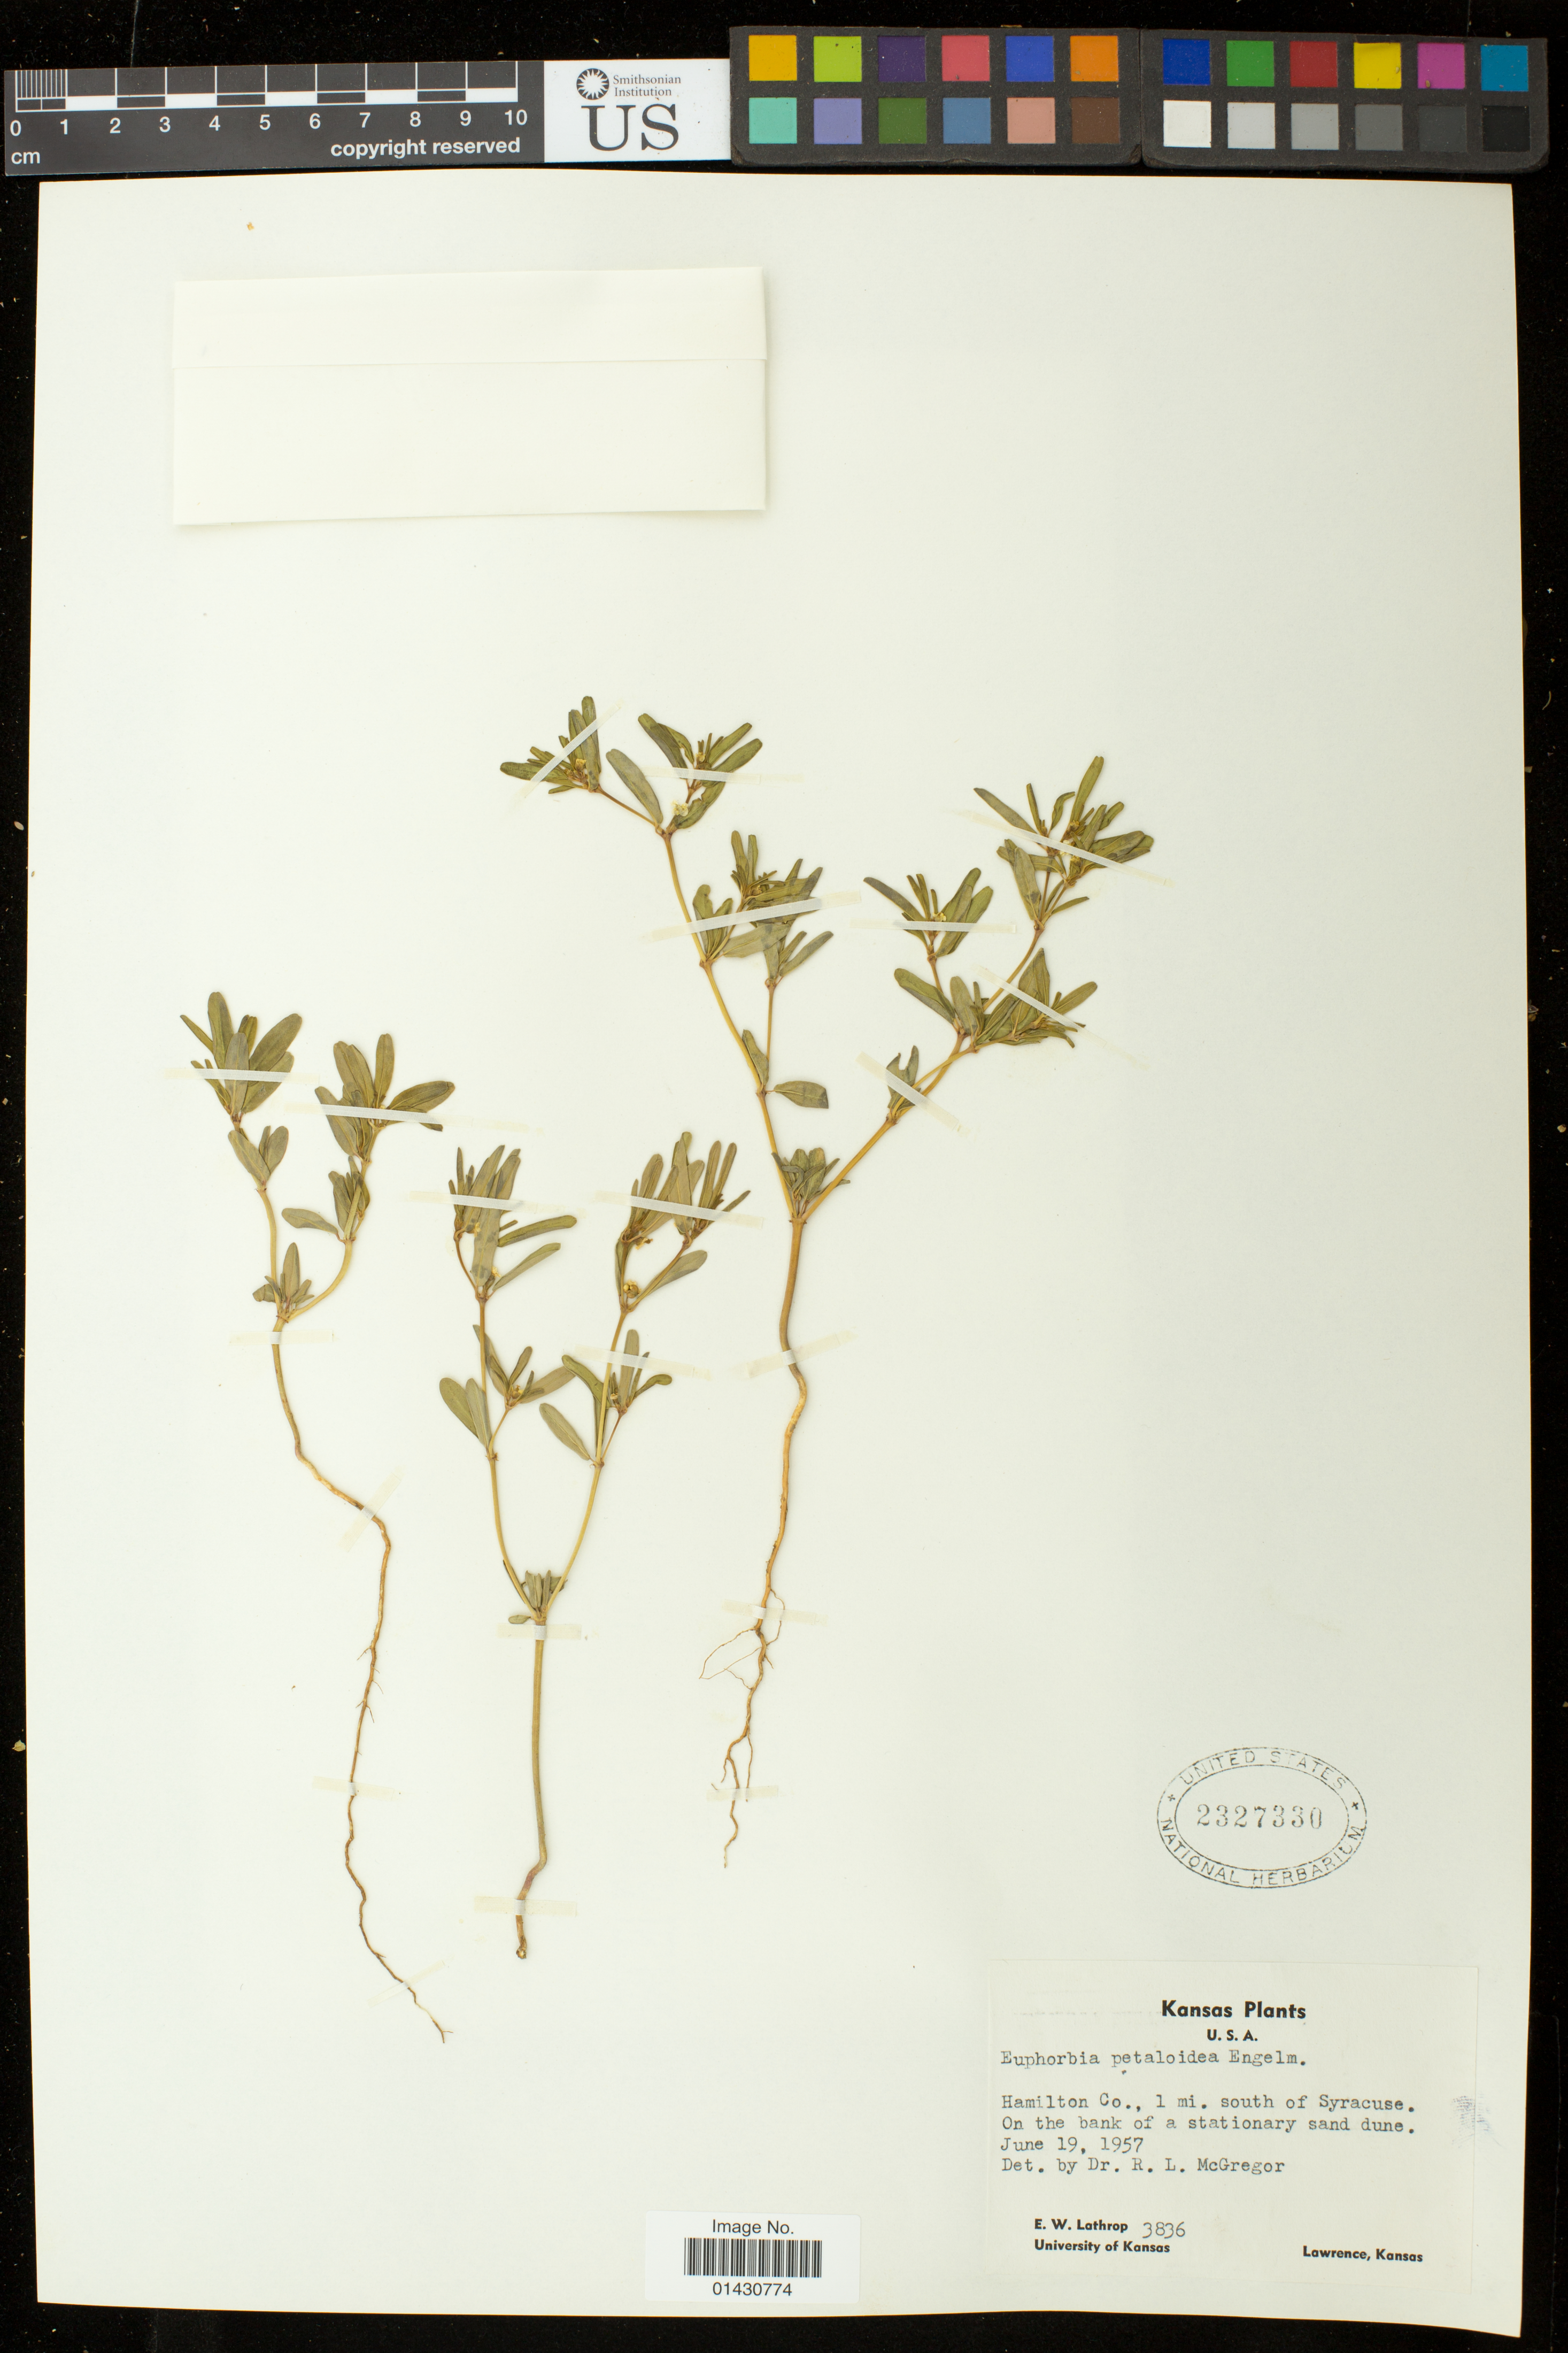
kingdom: Plantae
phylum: Tracheophyta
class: Magnoliopsida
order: Malpighiales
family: Euphorbiaceae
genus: Euphorbia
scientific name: Euphorbia missurica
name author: Raf.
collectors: E. W. Lathrop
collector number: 3836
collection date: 1957-06-19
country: United States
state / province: Kansas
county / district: Hamilton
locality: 1 mi. south of Syracuse. On the bank of a stationary sand dune.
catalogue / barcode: US 2327330